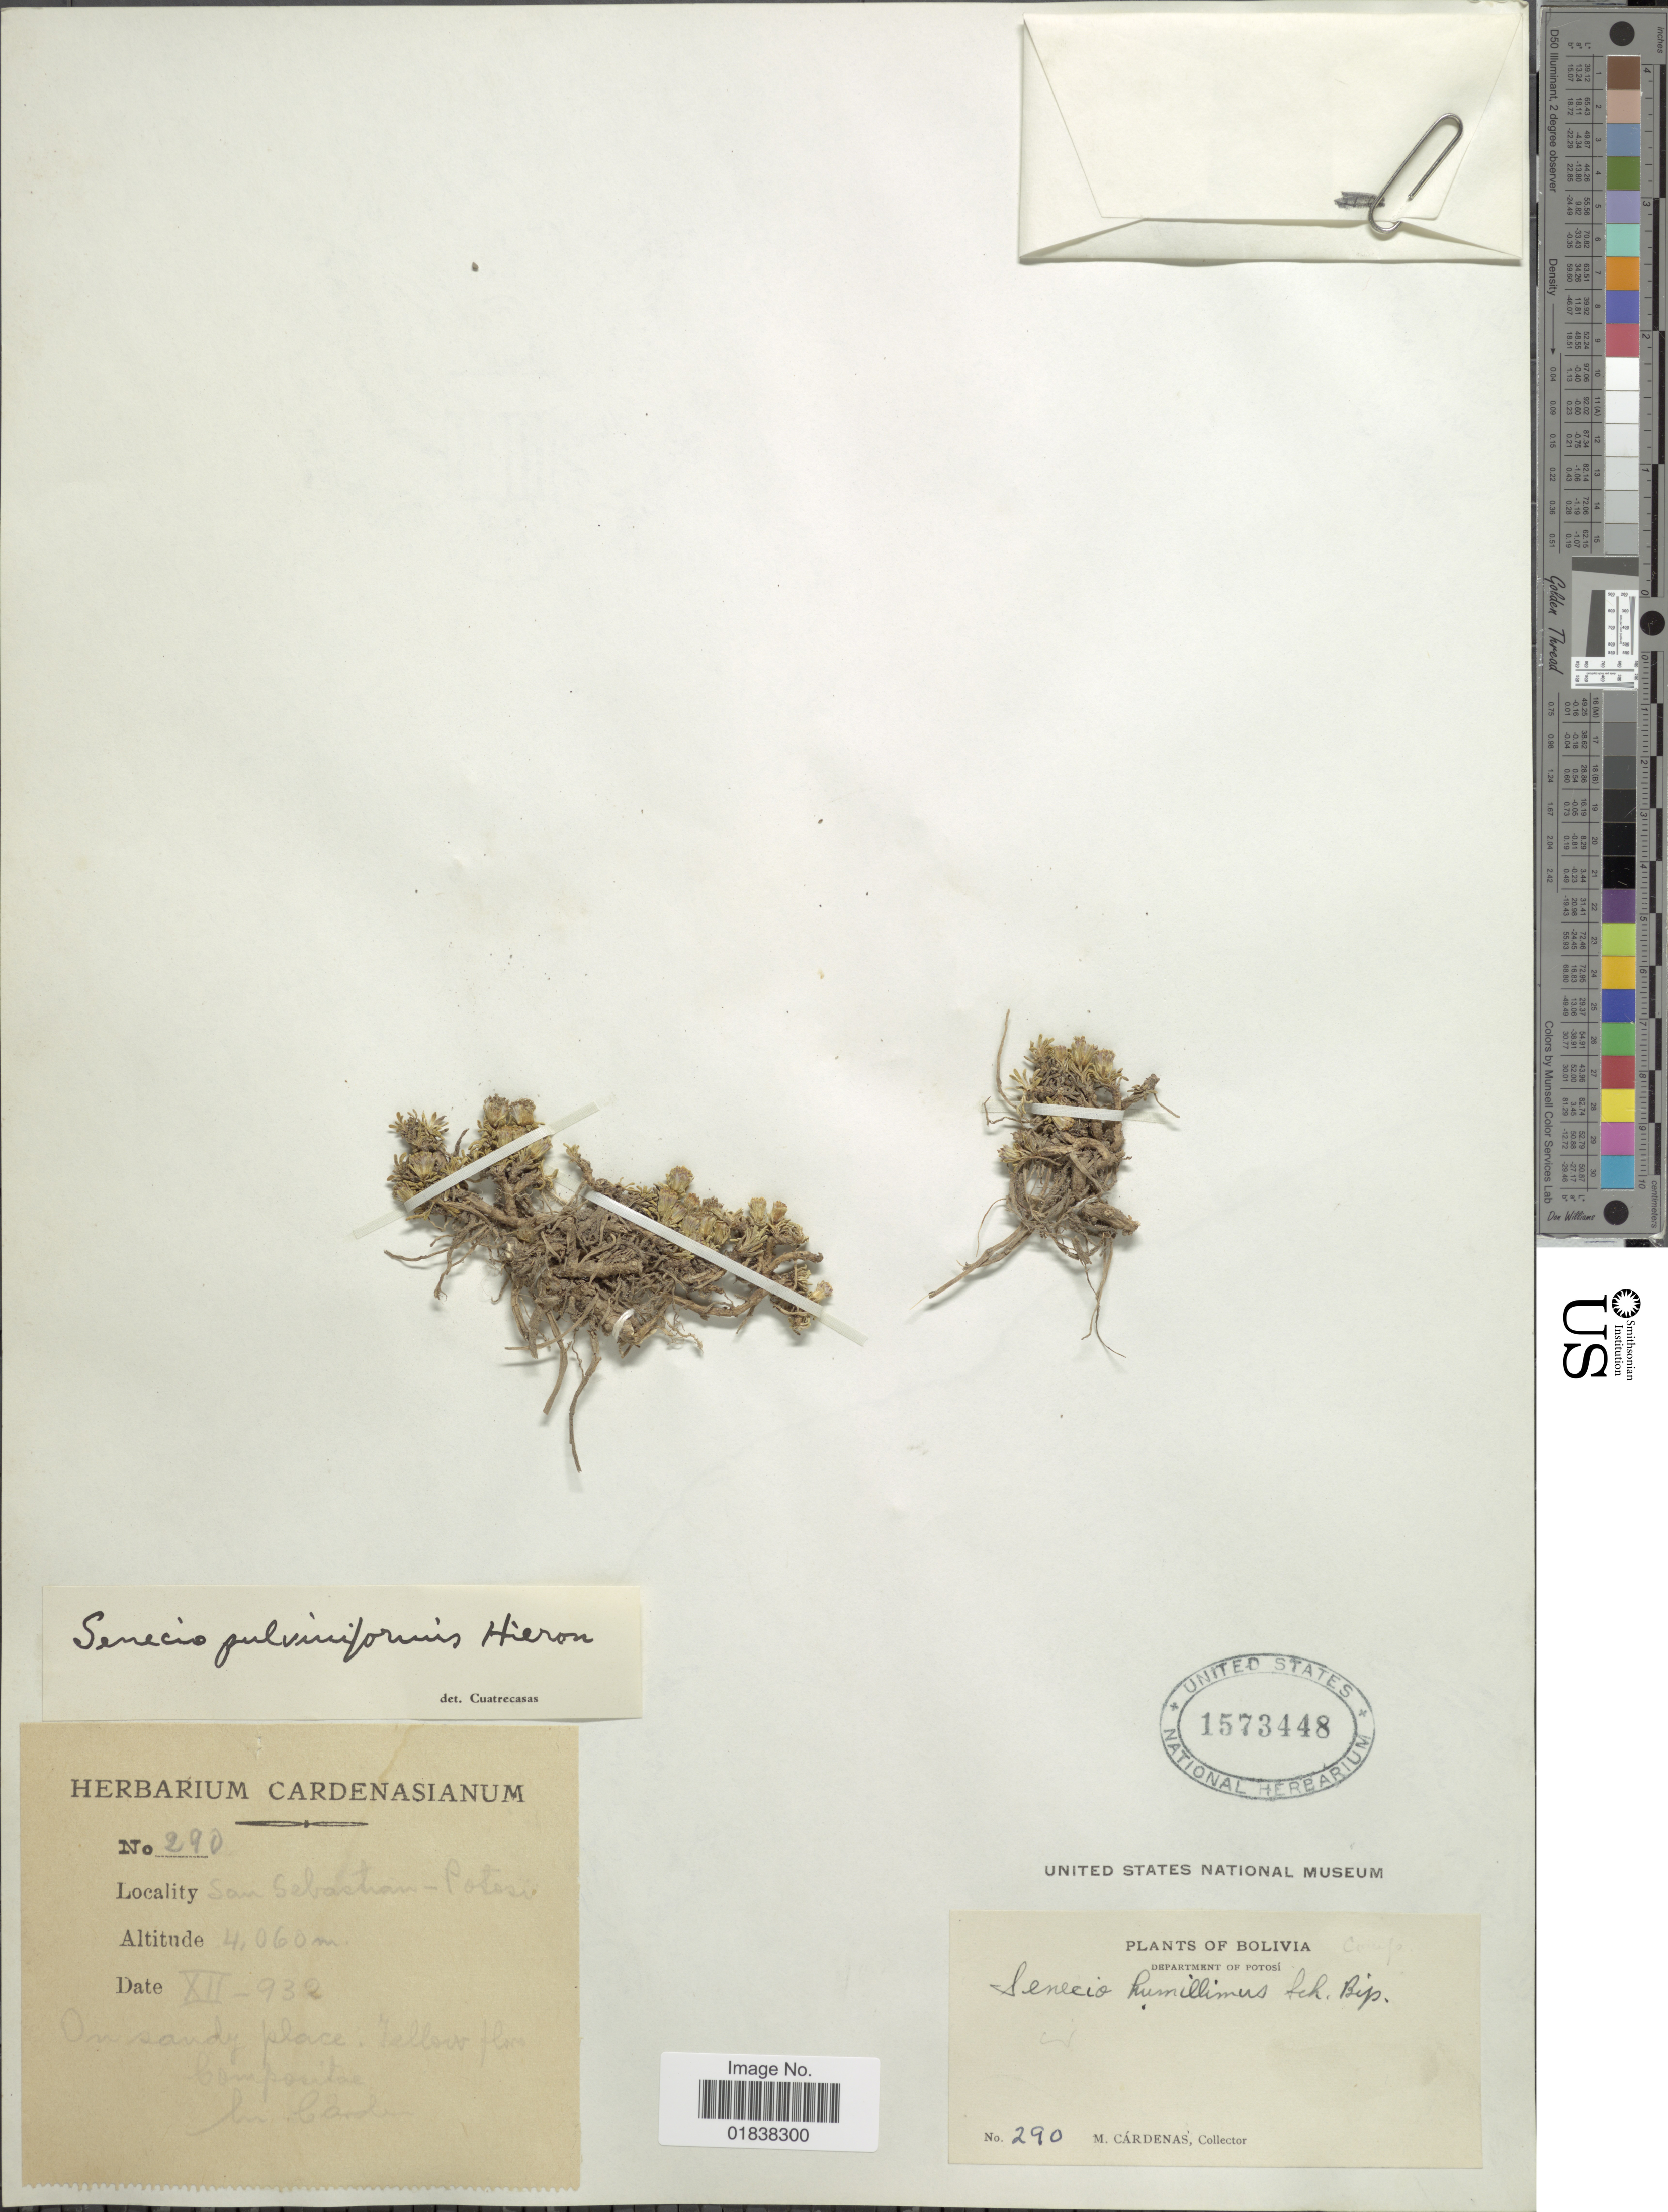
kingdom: Plantae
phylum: Tracheophyta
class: Magnoliopsida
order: Asterales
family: Asteraceae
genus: Senecio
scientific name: Senecio humillimus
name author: Sch. Bip.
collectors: M. Cárdenas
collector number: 290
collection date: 1932-12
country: Bolivia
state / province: Potosi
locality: San Sebastian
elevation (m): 4060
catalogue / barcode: US 1573448